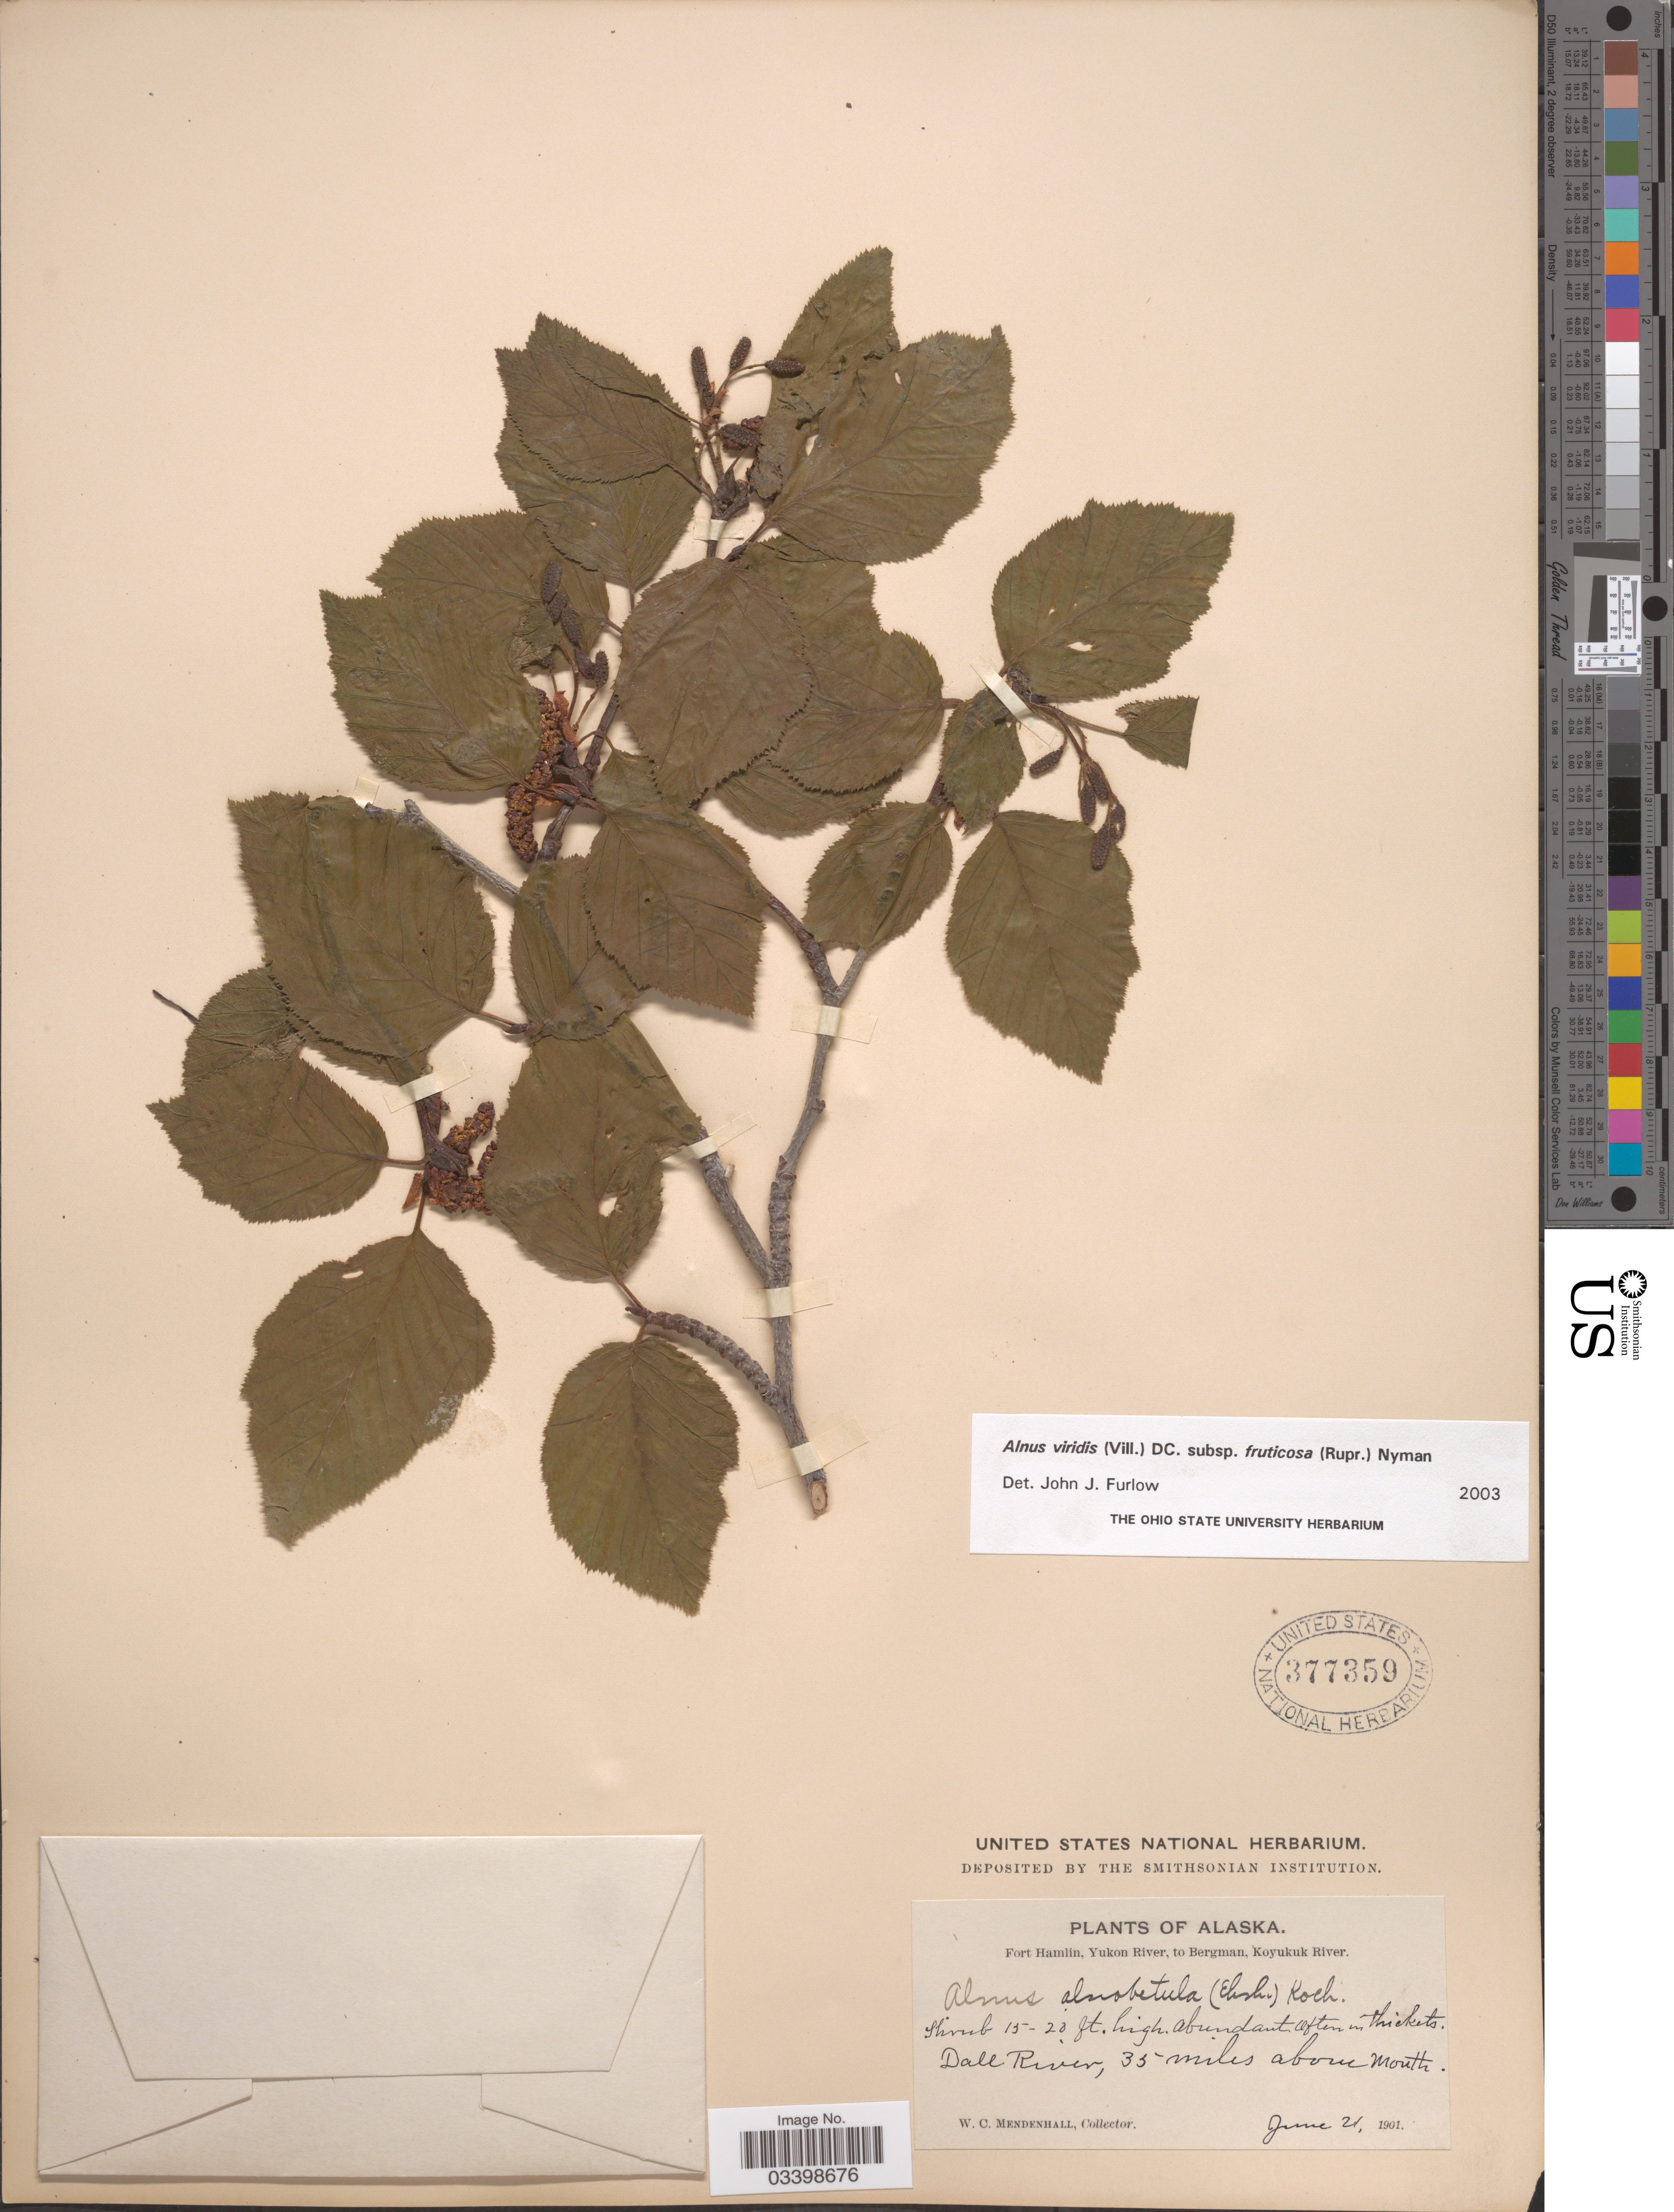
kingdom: Plantae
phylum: Tracheophyta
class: Magnoliopsida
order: Fagales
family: Betulaceae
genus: Alnus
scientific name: Alnus viridis subsp. fruticosa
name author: (Rupr.) Nyman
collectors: W. Mendenhall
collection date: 1901-06-21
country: United States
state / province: Alaska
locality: Fort Hamlin, Yukon River, to Bergman, Koyukuk River. Dall River, 35 miles above mouth.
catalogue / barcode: US 377359